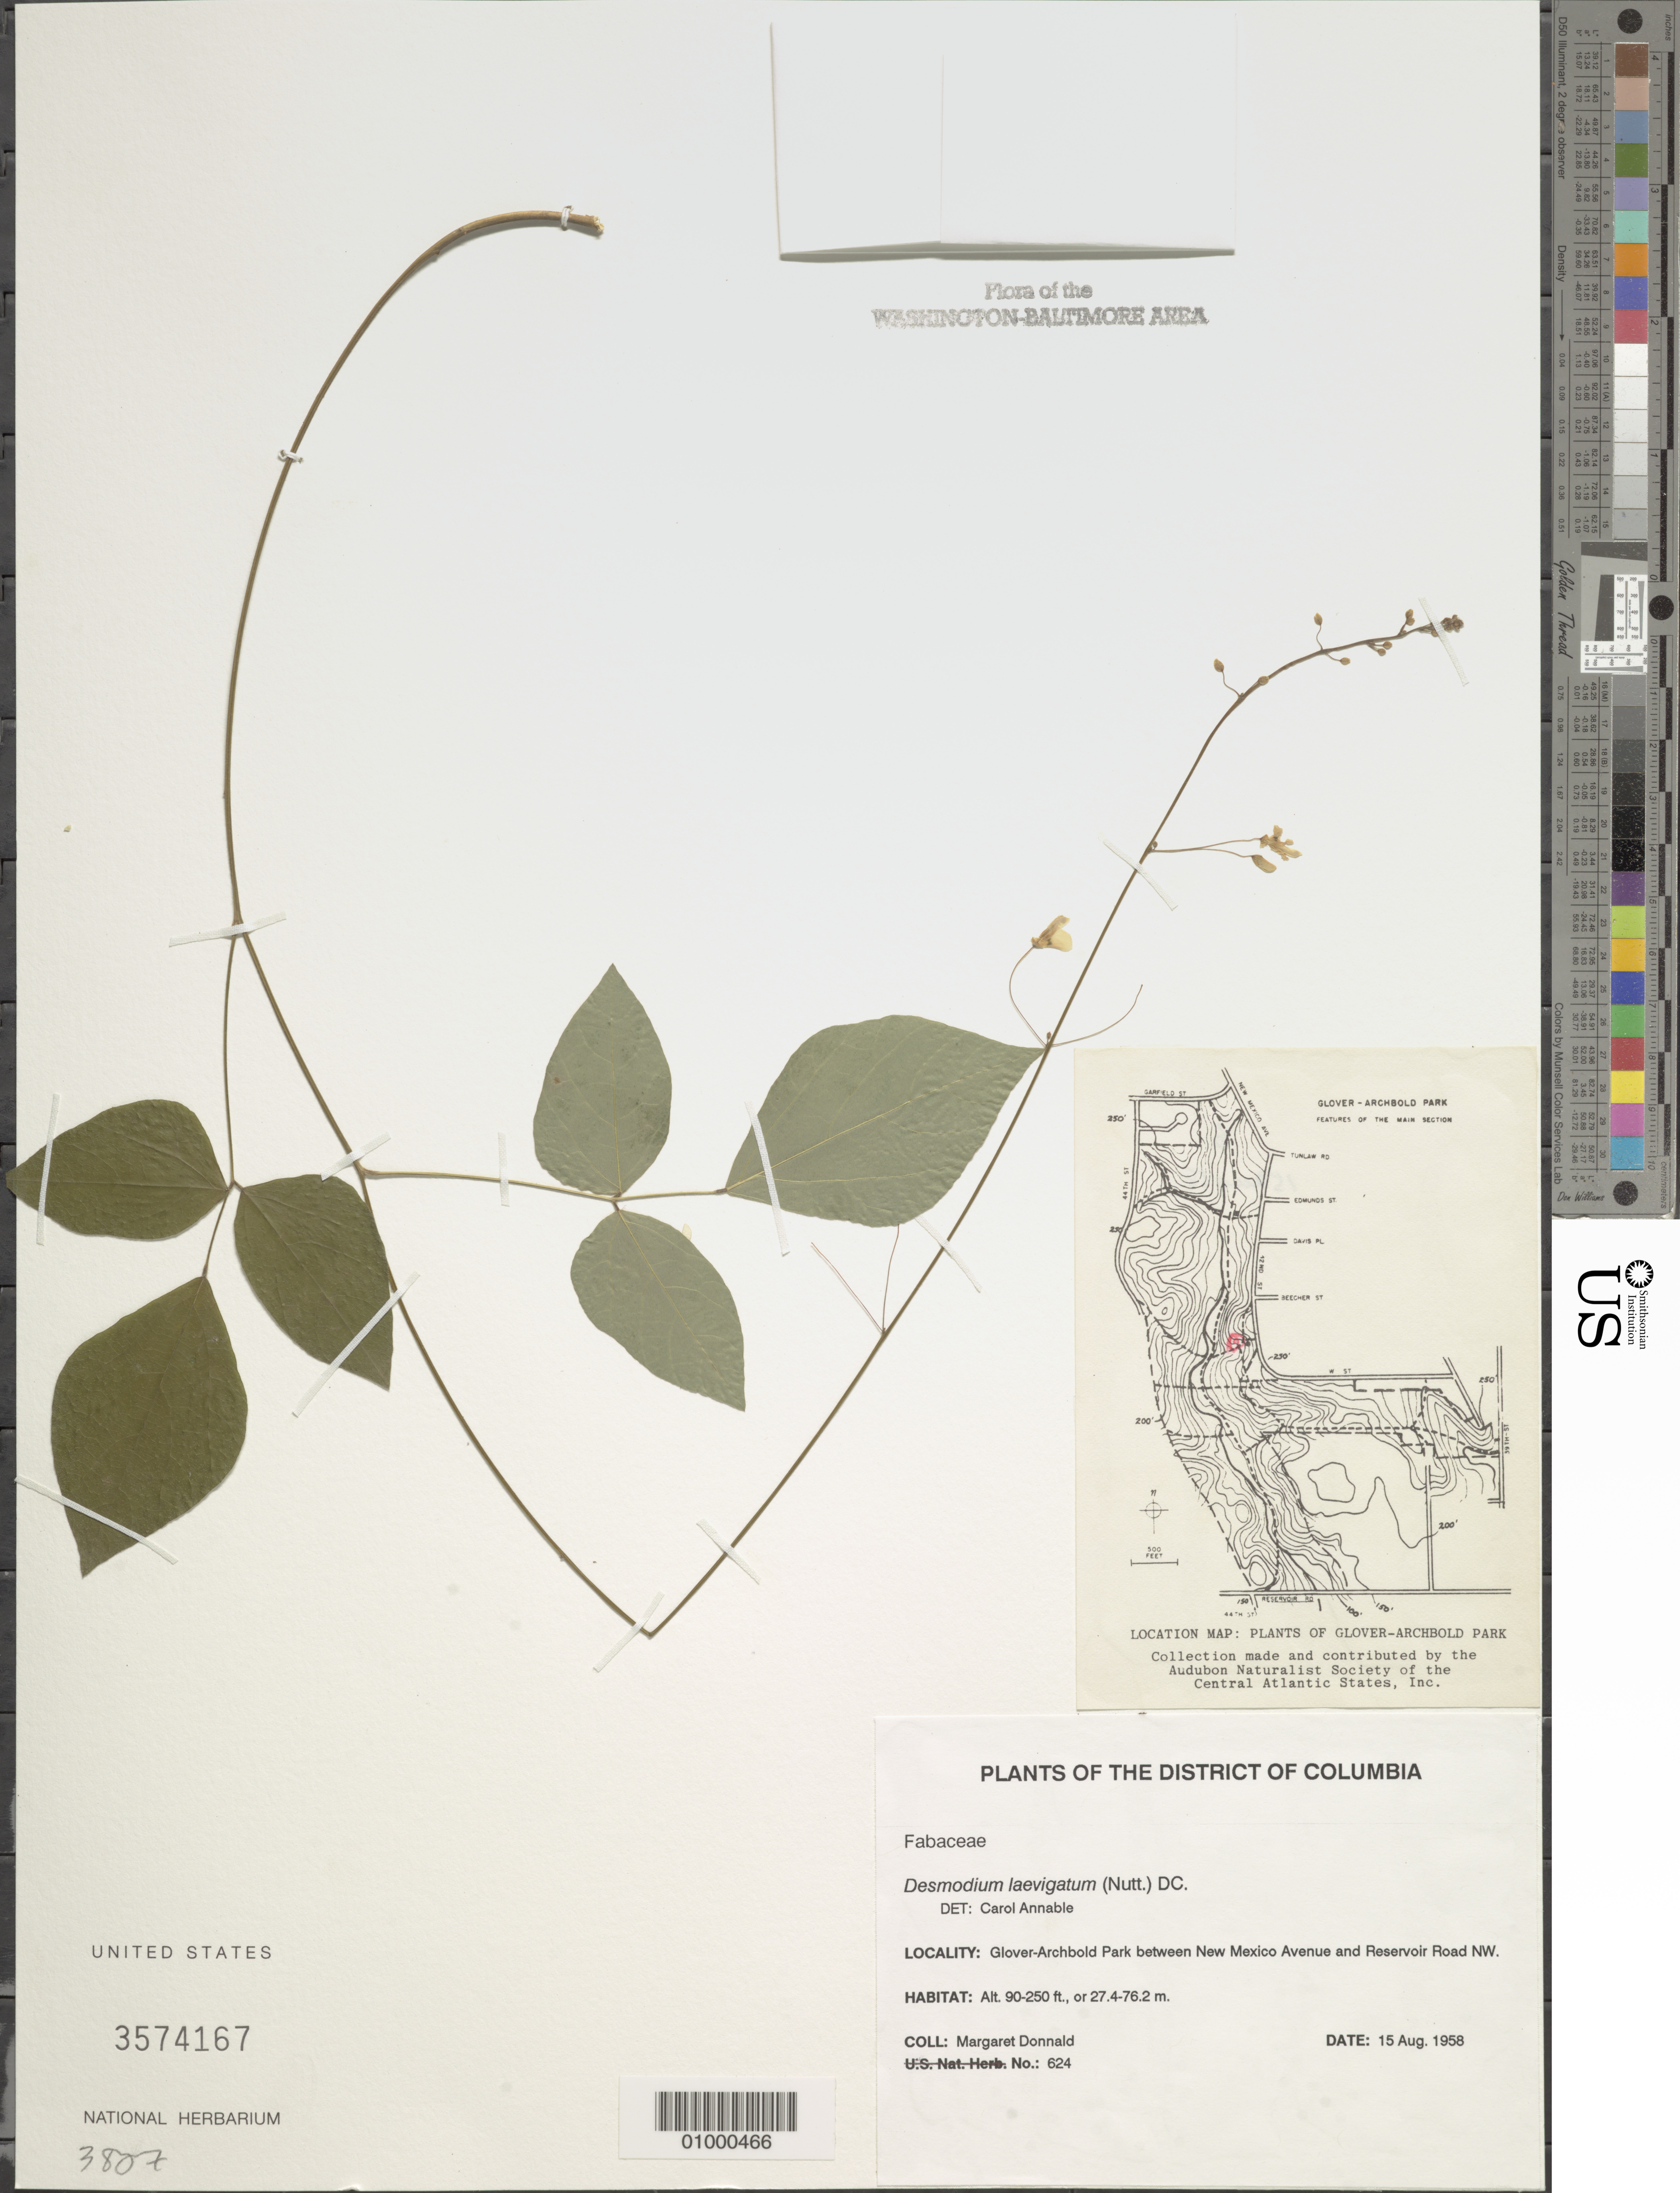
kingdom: Plantae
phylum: Tracheophyta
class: Magnoliopsida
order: Fabales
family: Fabaceae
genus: Desmodium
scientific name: Desmodium laevigatum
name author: (Nutt.) DC.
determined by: Annable, C. R.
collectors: M. Donnald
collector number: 624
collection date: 1958-08-15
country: United States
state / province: District of Columbia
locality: Glover-Archbold Park between New Mexico Avenue and Reservoir Road NW.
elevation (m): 27.4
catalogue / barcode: US 3574167